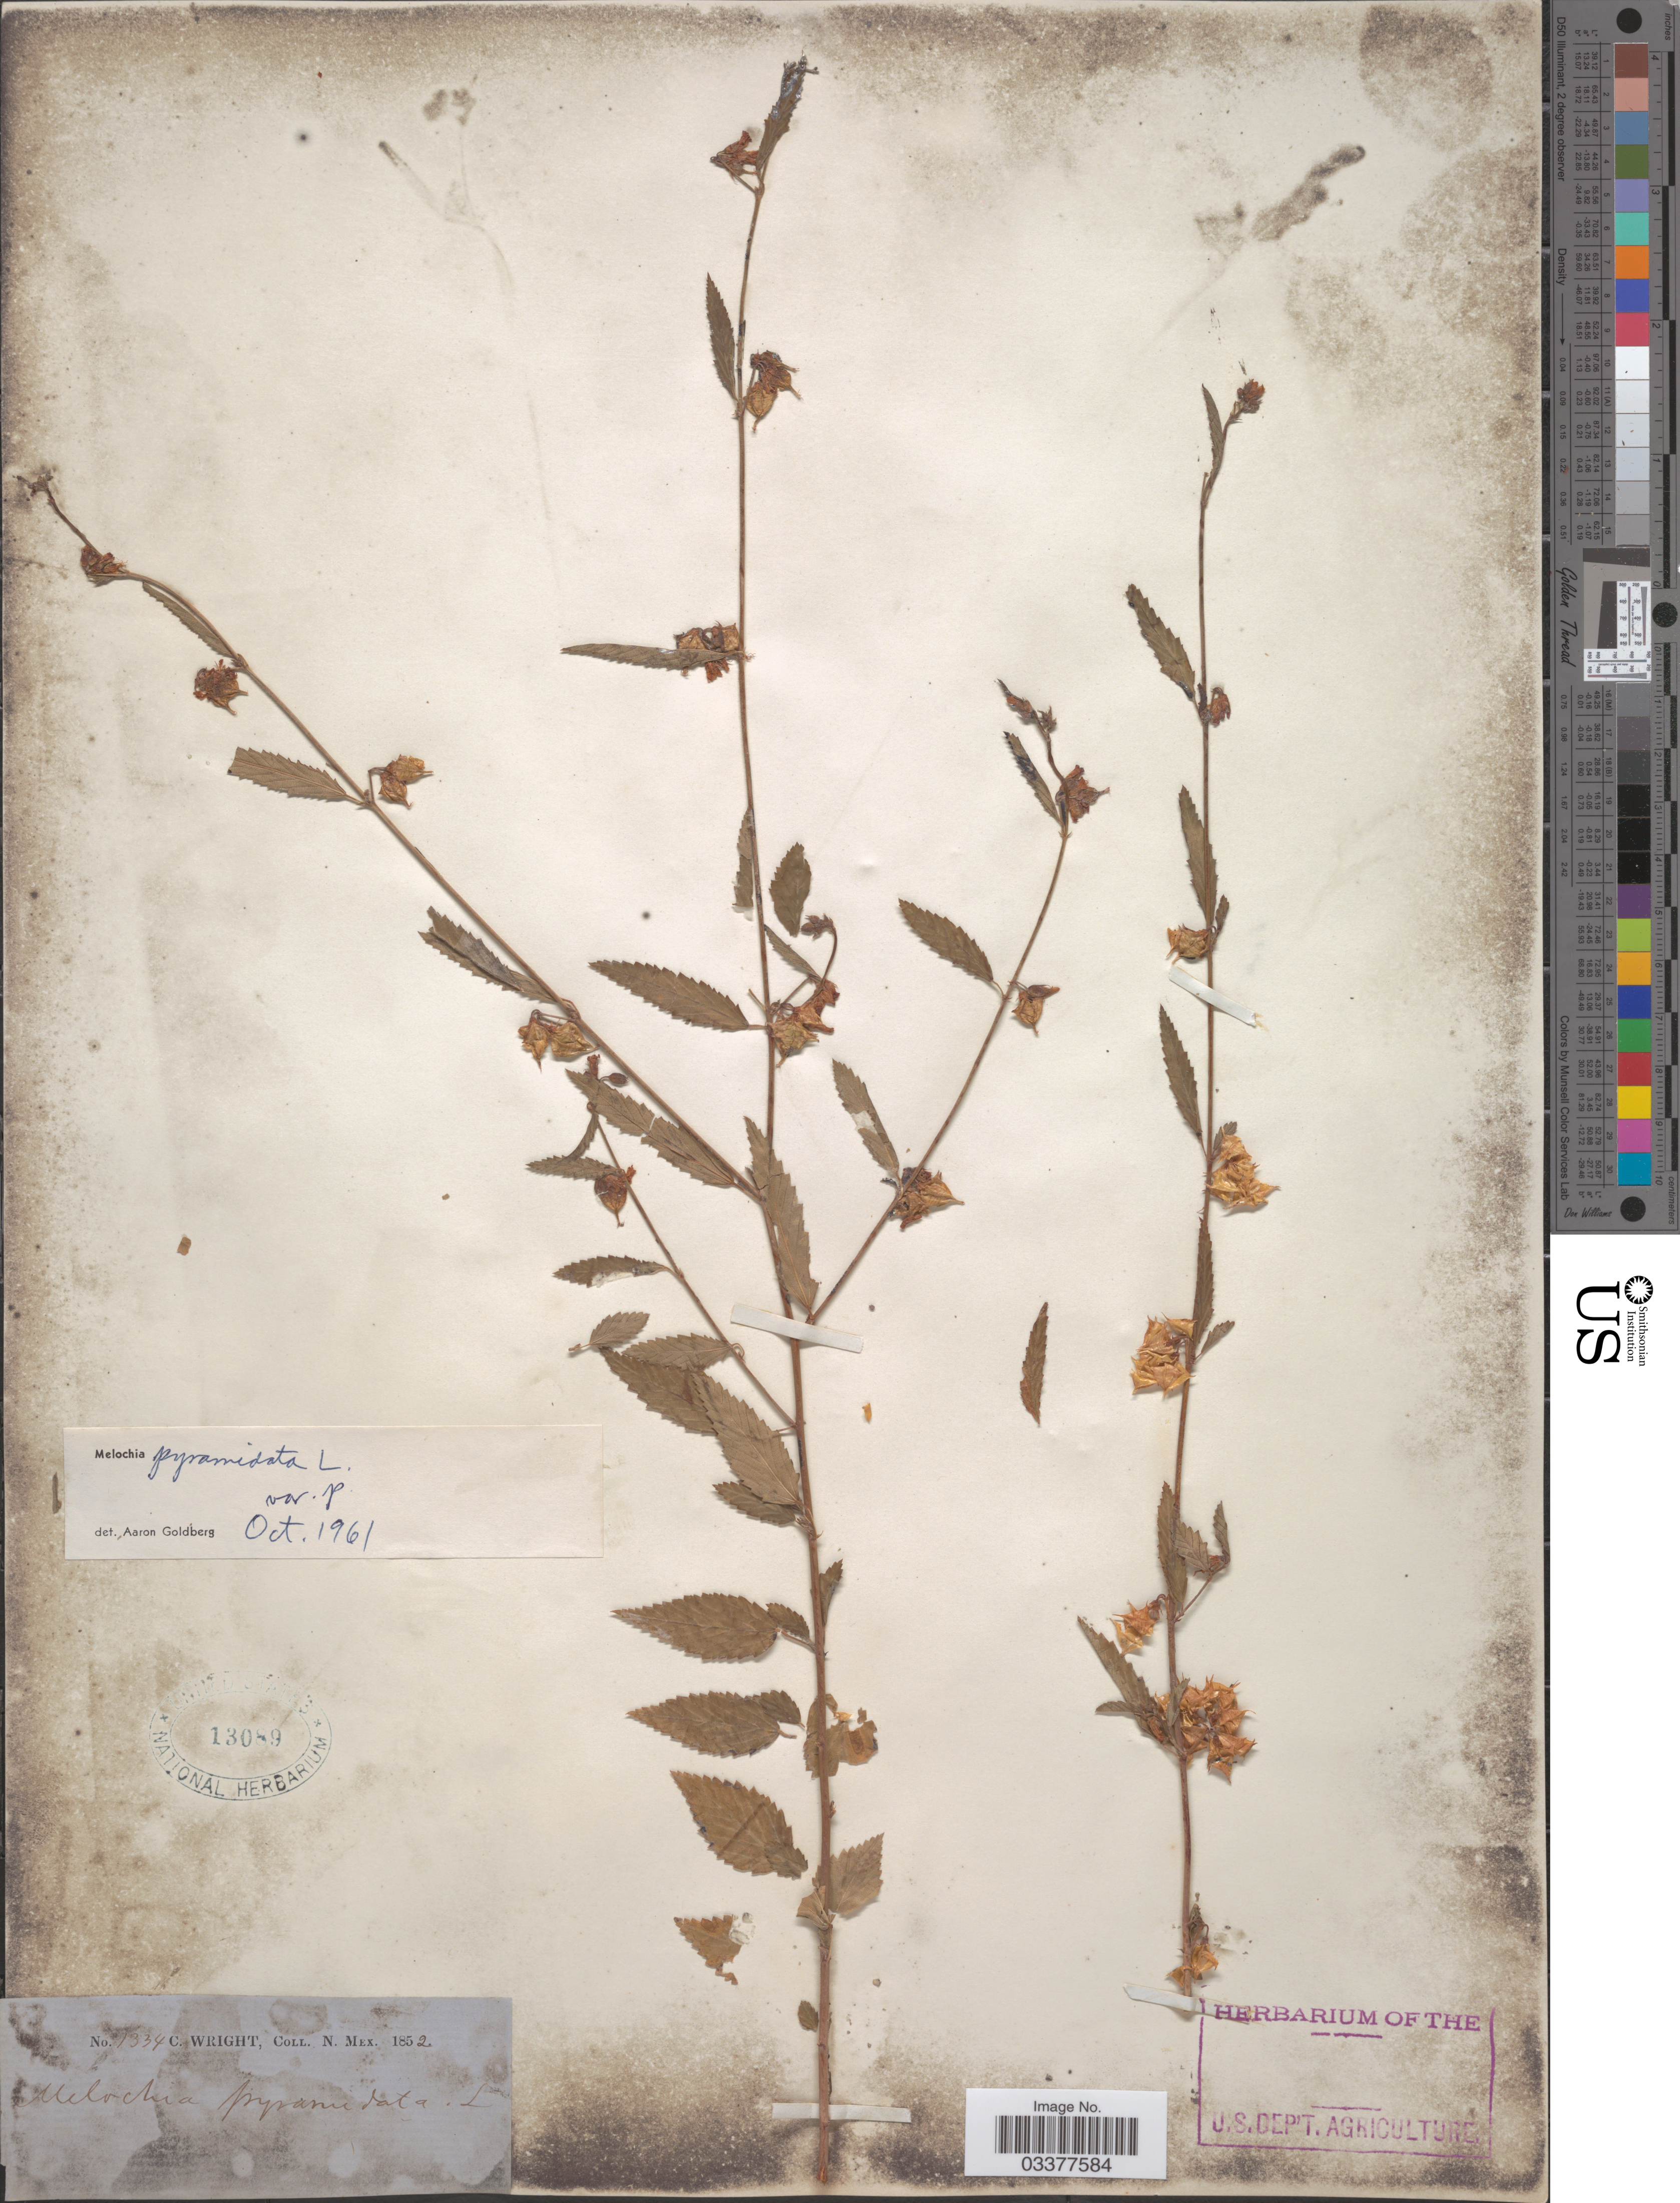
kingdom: Plantae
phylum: Tracheophyta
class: Magnoliopsida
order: Malvales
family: Malvaceae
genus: Melochia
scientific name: Melochia pyramidata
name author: L.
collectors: C. Wright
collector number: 1334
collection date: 1852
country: United States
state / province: New Mexico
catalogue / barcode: US 13089